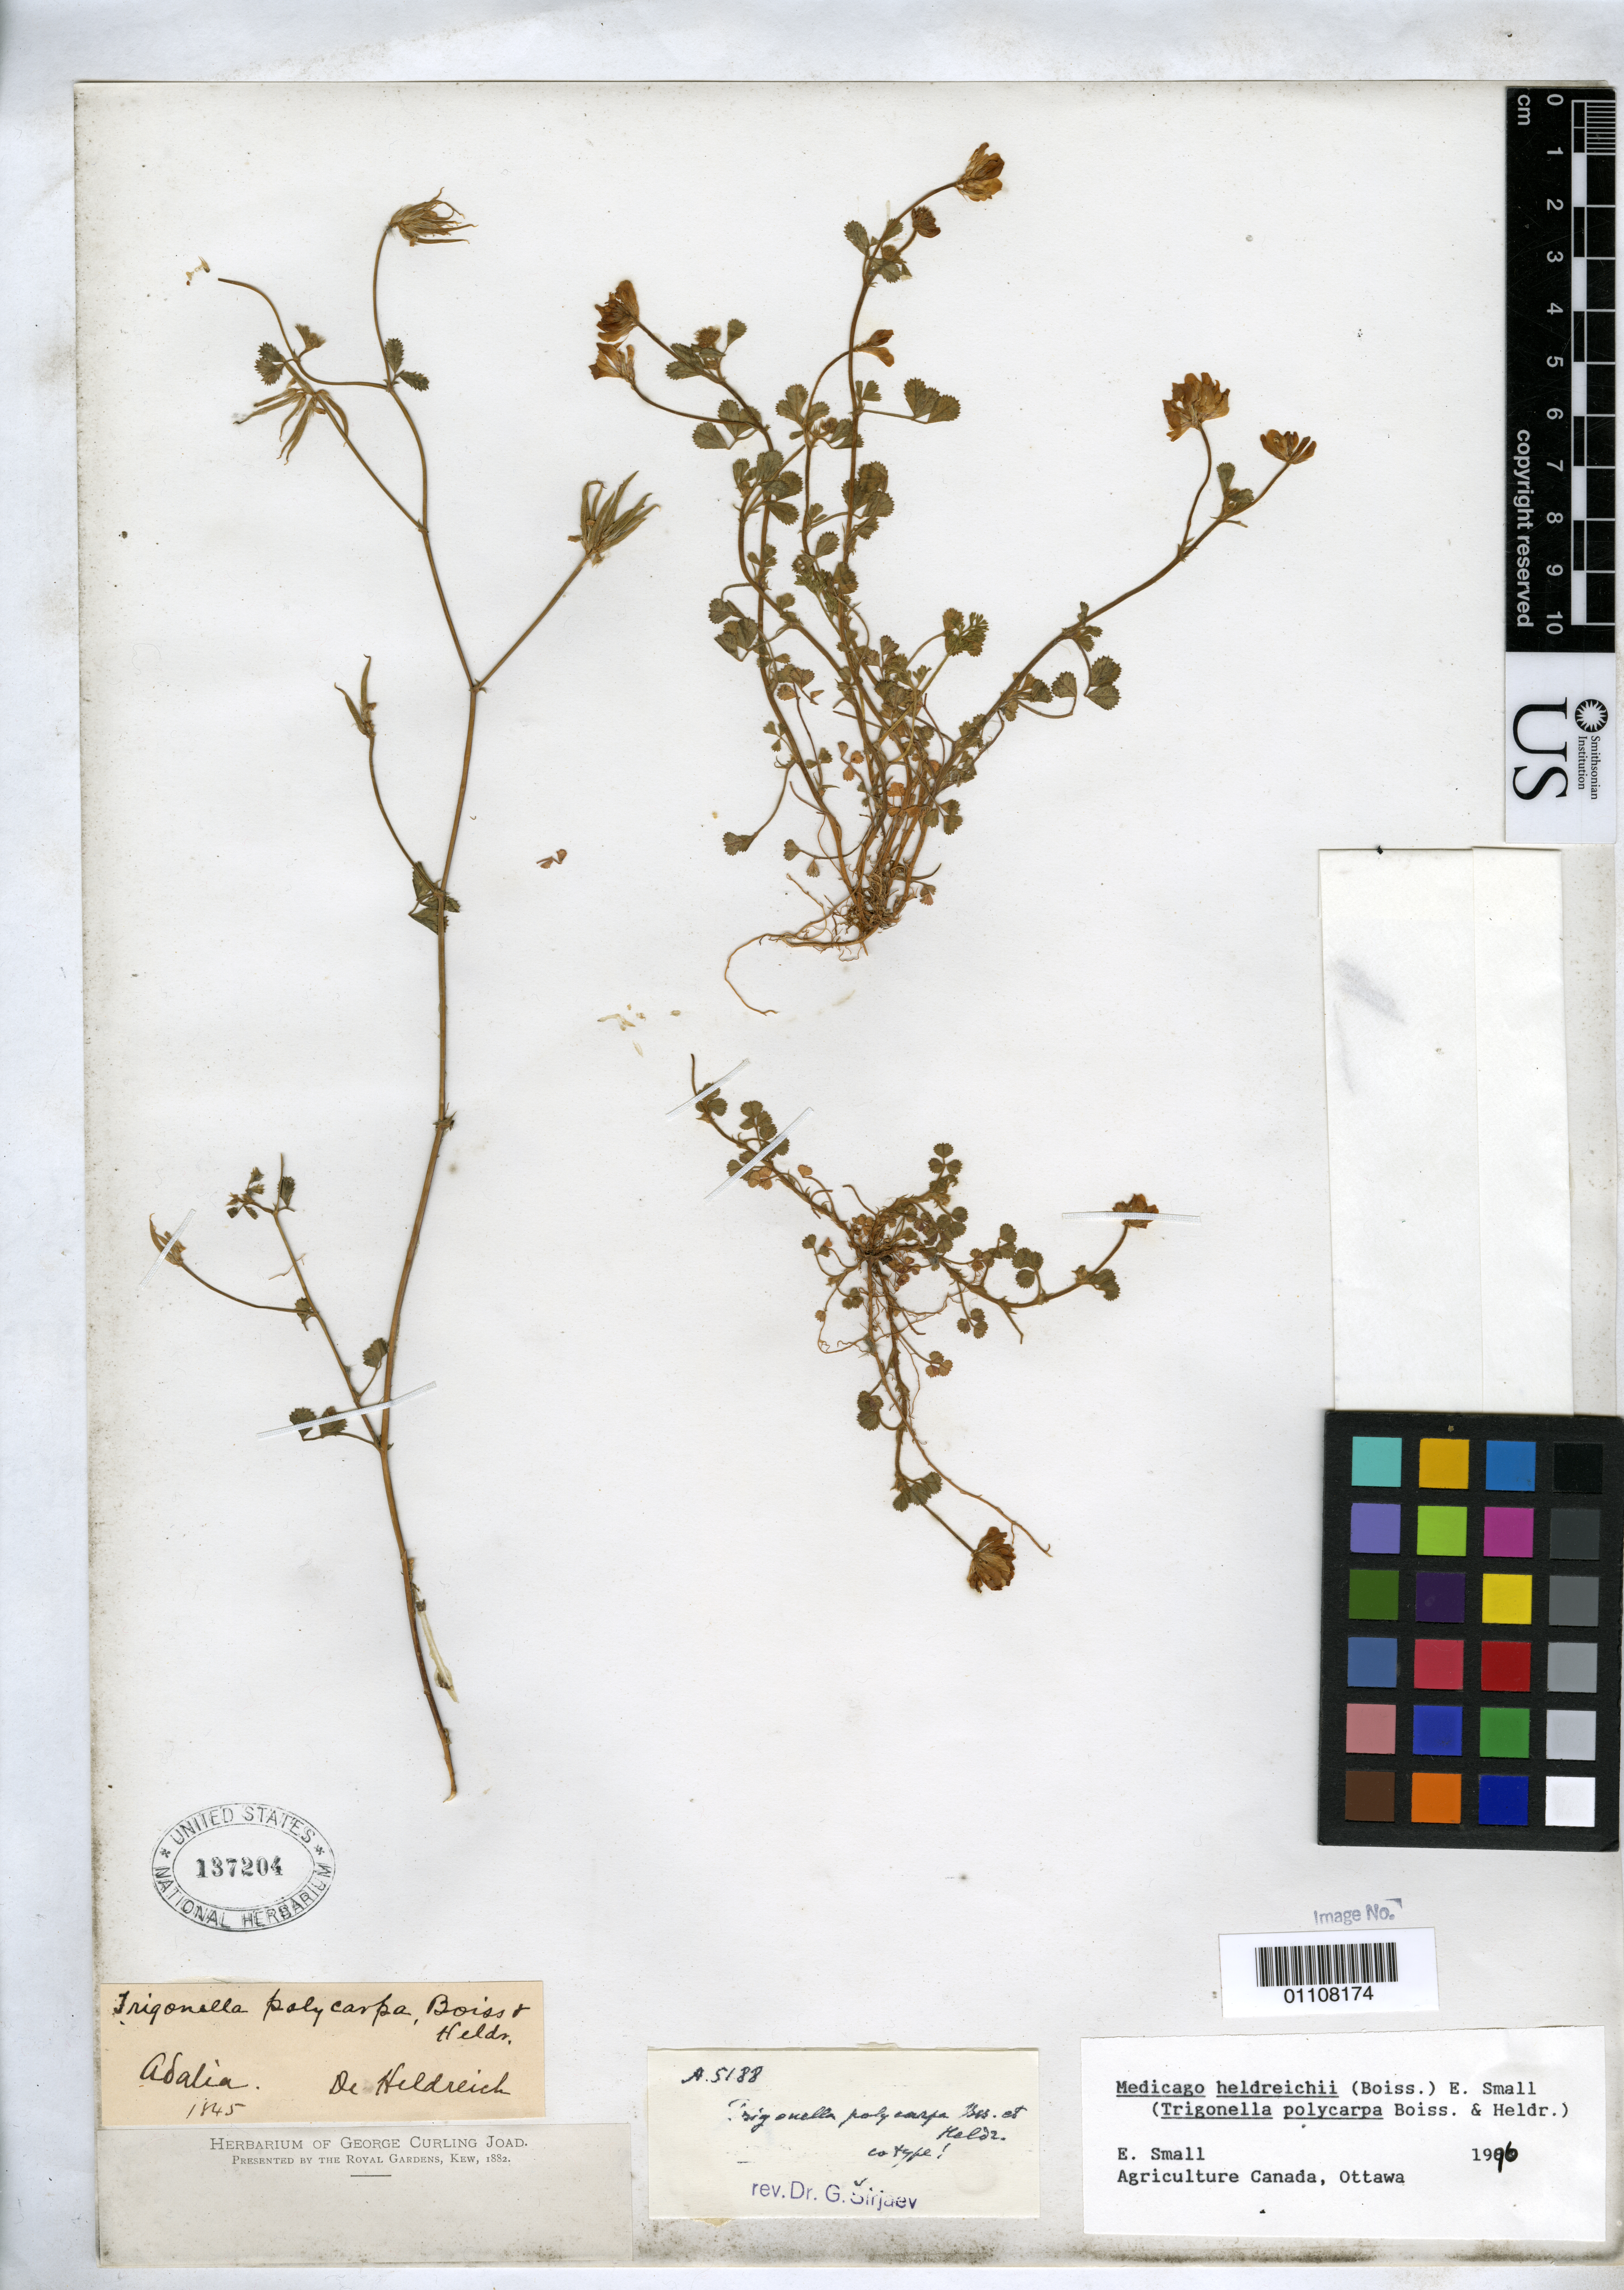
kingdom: Plantae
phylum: Tracheophyta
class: Magnoliopsida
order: Fabales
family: Fabaceae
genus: Trigonella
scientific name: Trigonella polycarpa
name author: Boiss. & Heldr.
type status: Type Collection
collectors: T. H. von Heldreich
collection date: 1845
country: Turkey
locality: Adalia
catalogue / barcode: US 137204